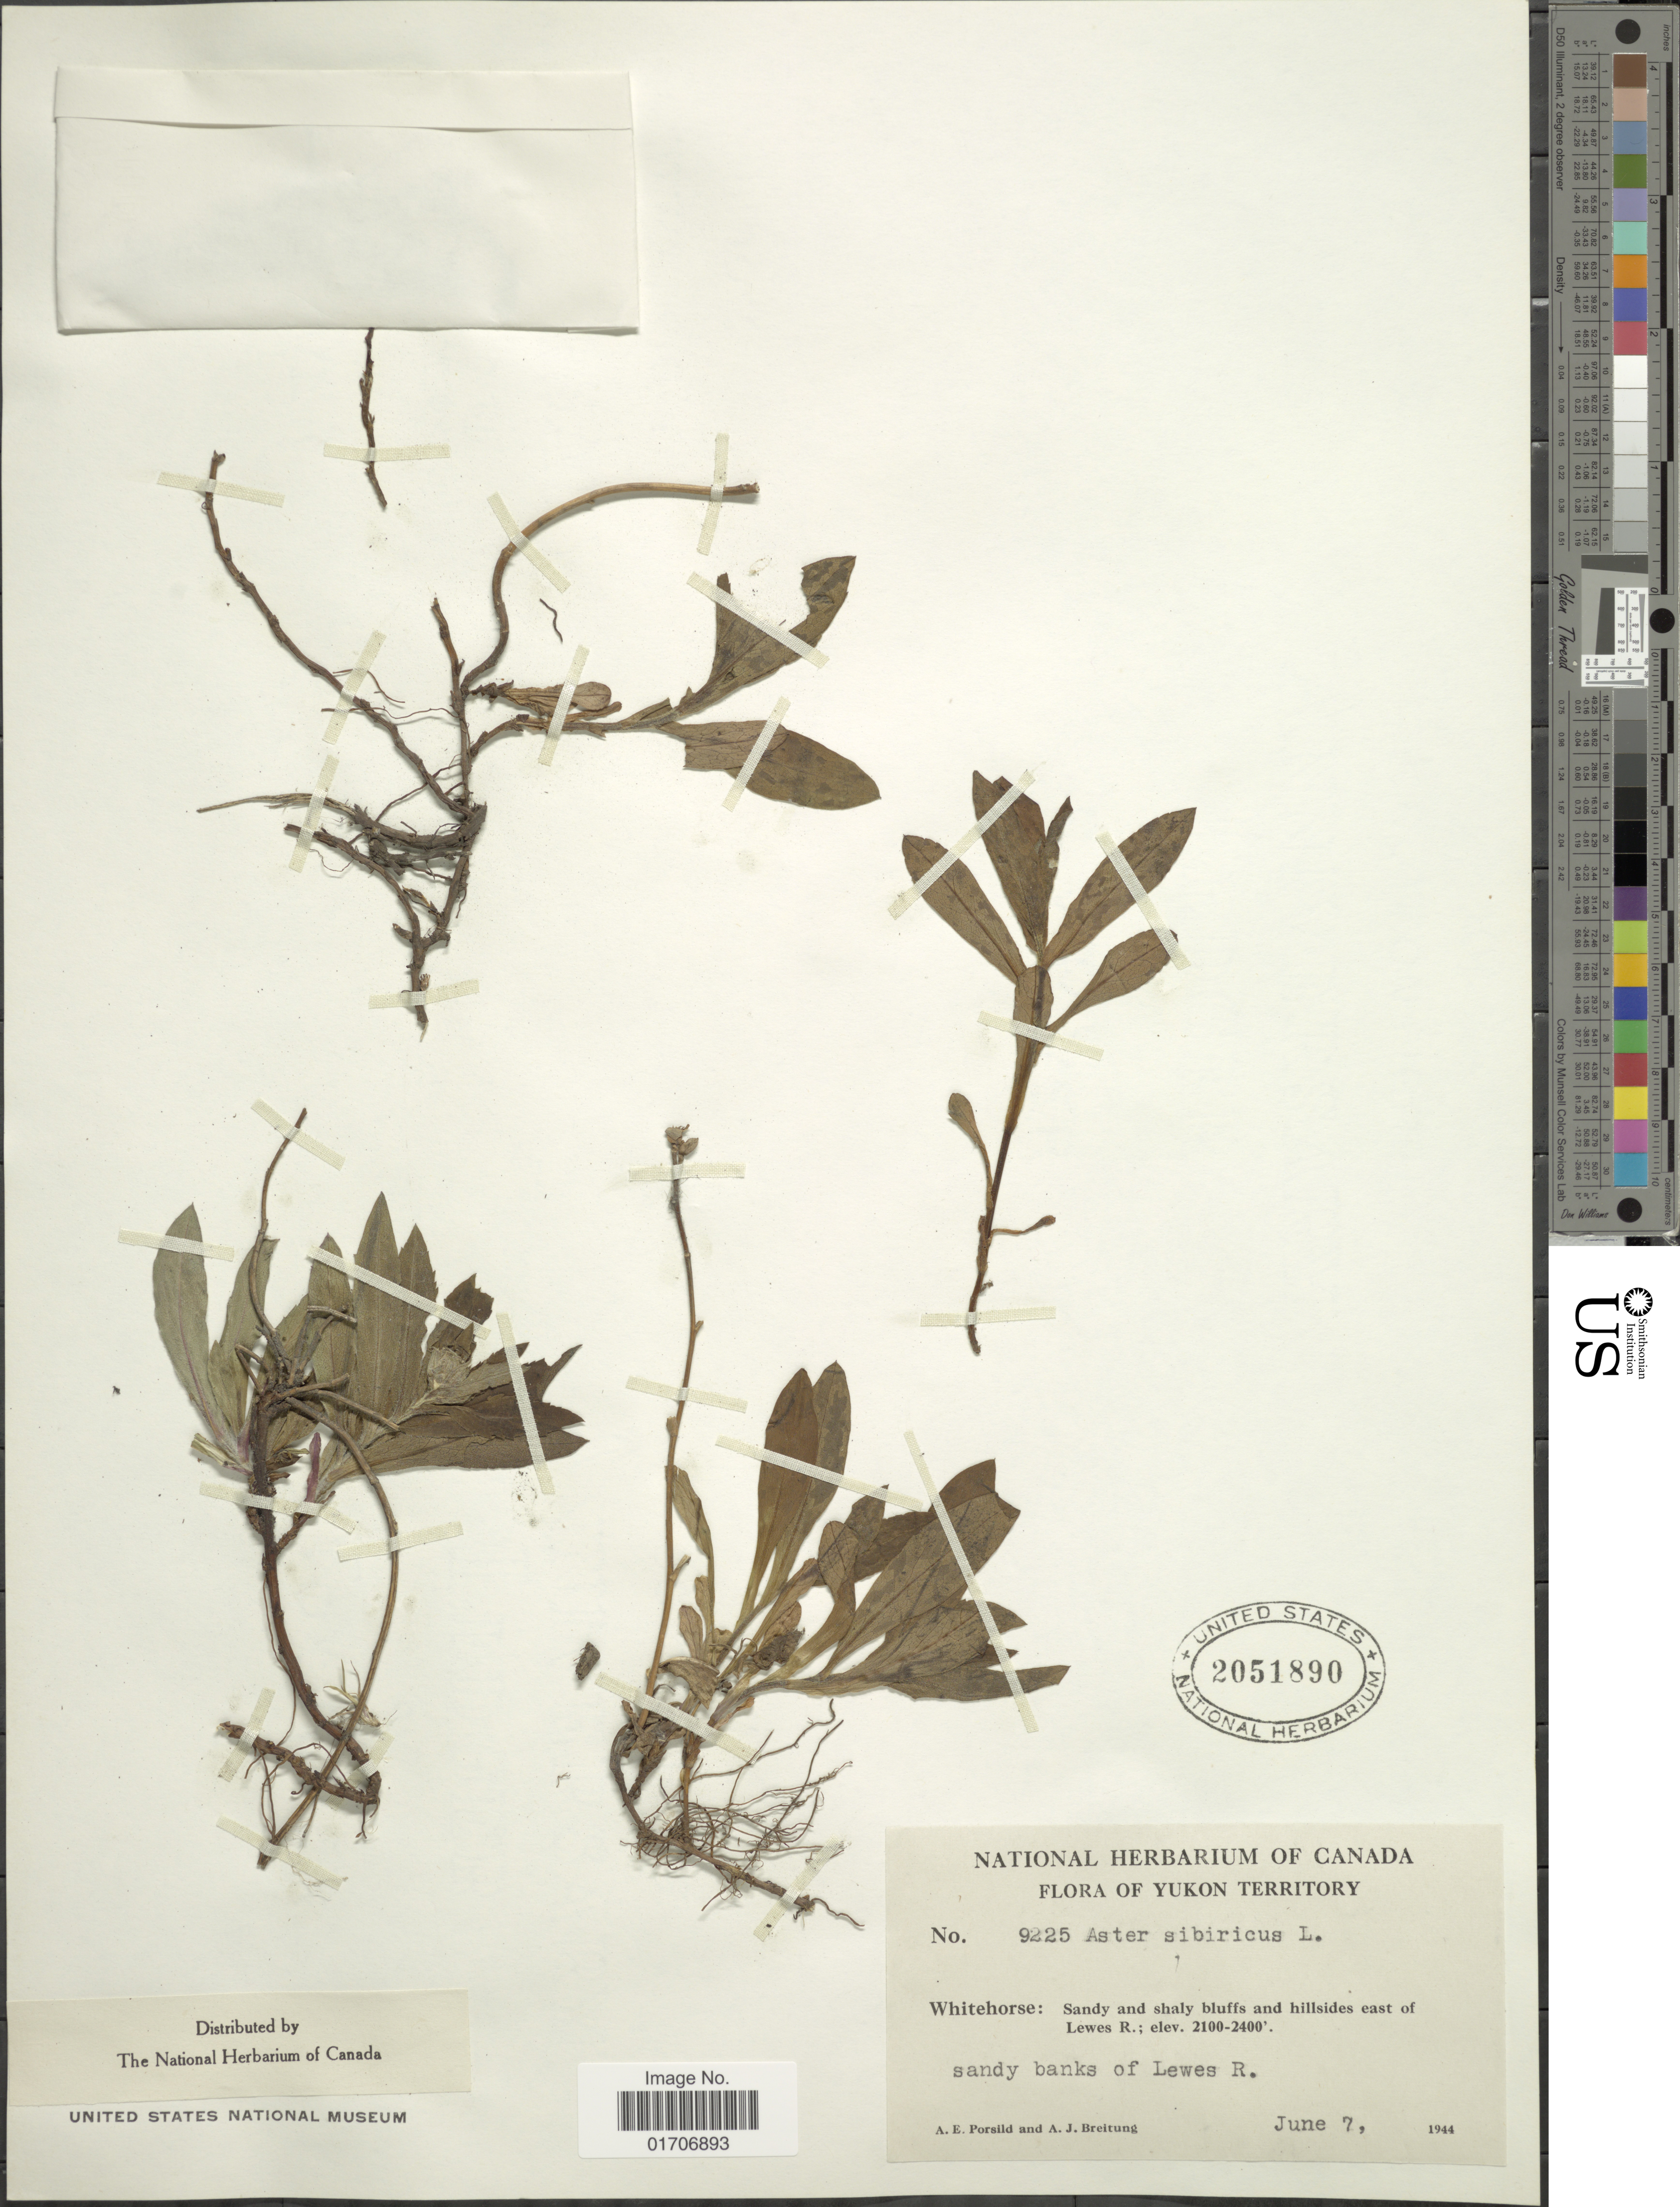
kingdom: Plantae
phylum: Tracheophyta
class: Magnoliopsida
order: Asterales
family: Asteraceae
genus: Eurybia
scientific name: Eurybia sibirica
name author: (L.) G.L. Nesom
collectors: A. E. Porsild & A. Breitung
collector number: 9225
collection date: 1944-06-07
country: Canada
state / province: Yukon Territory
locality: Whitehorse: Sandy and shaly bluffs and hillsides east of Lewes R. Sandy banks of Lewes R.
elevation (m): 640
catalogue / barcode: US 2051890